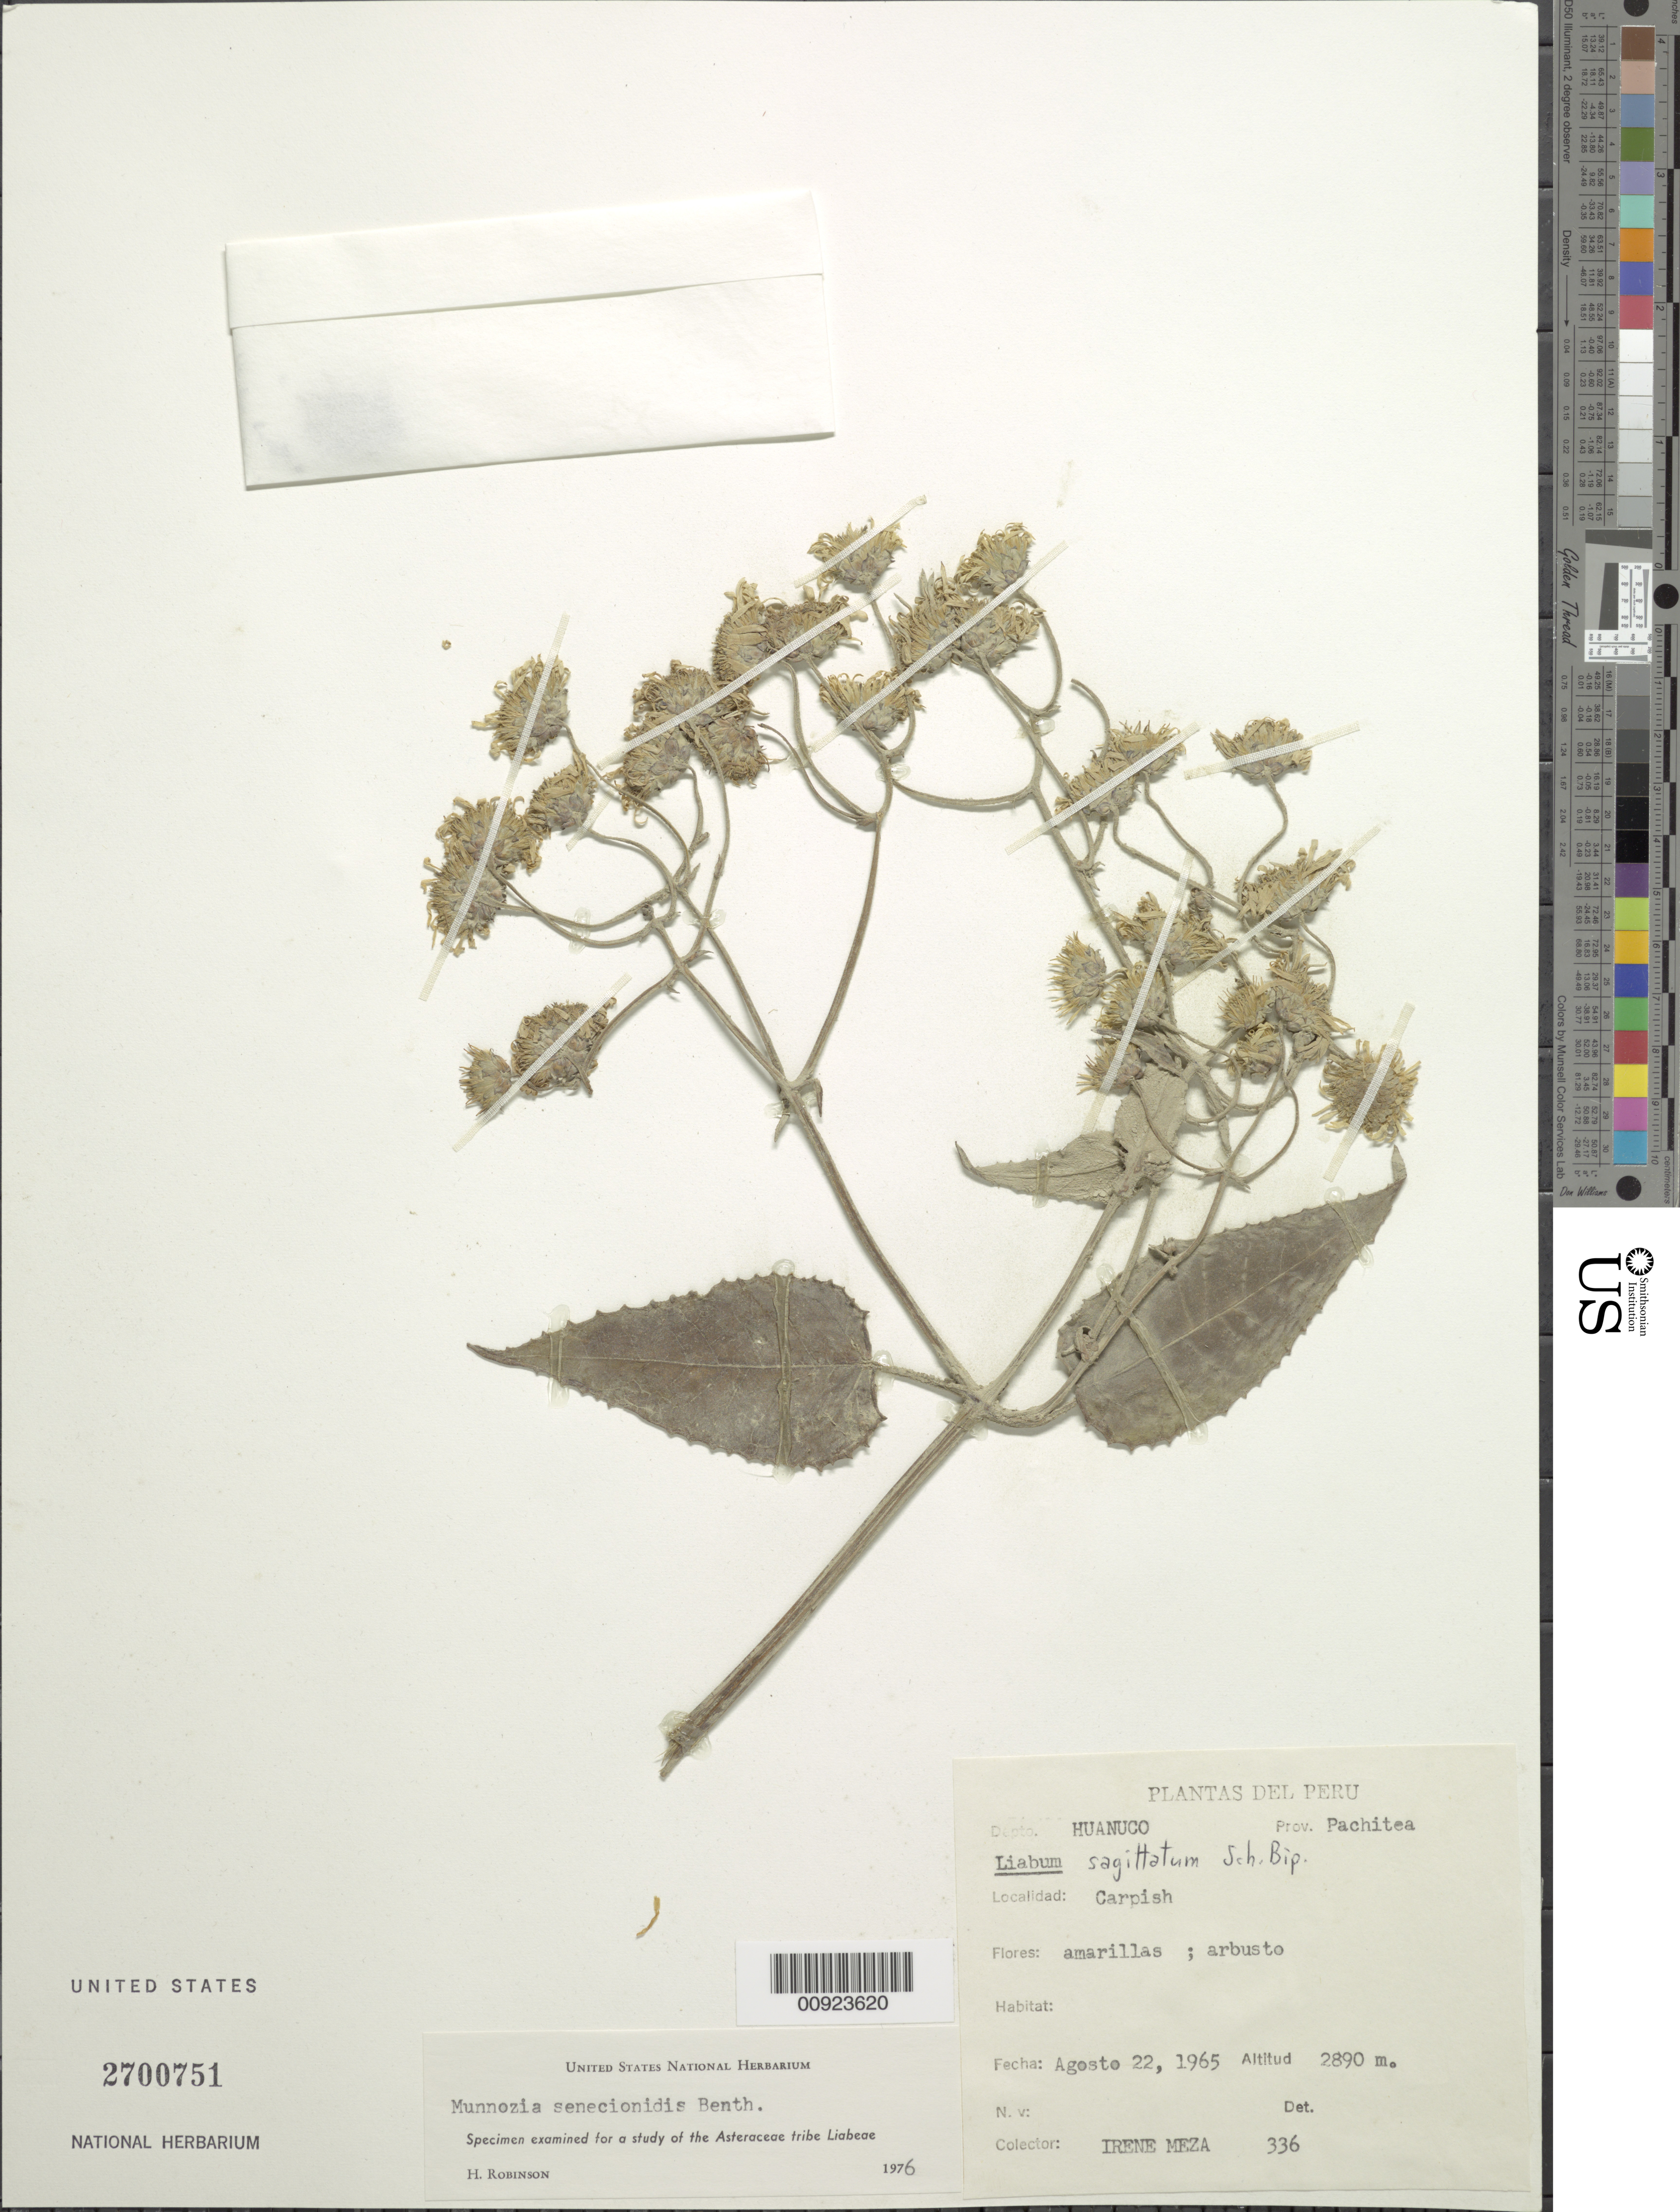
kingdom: Plantae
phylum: Tracheophyta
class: Magnoliopsida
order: Asterales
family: Asteraceae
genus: Munnozia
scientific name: Munnozia senecionidis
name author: Benth.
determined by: Robinson, Harold E., (US)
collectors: I. Meza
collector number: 336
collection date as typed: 22 August 1965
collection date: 1965-08-22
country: Peru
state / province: Huánuco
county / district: Pachitea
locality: Carpish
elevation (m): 2890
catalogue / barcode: US 2700751